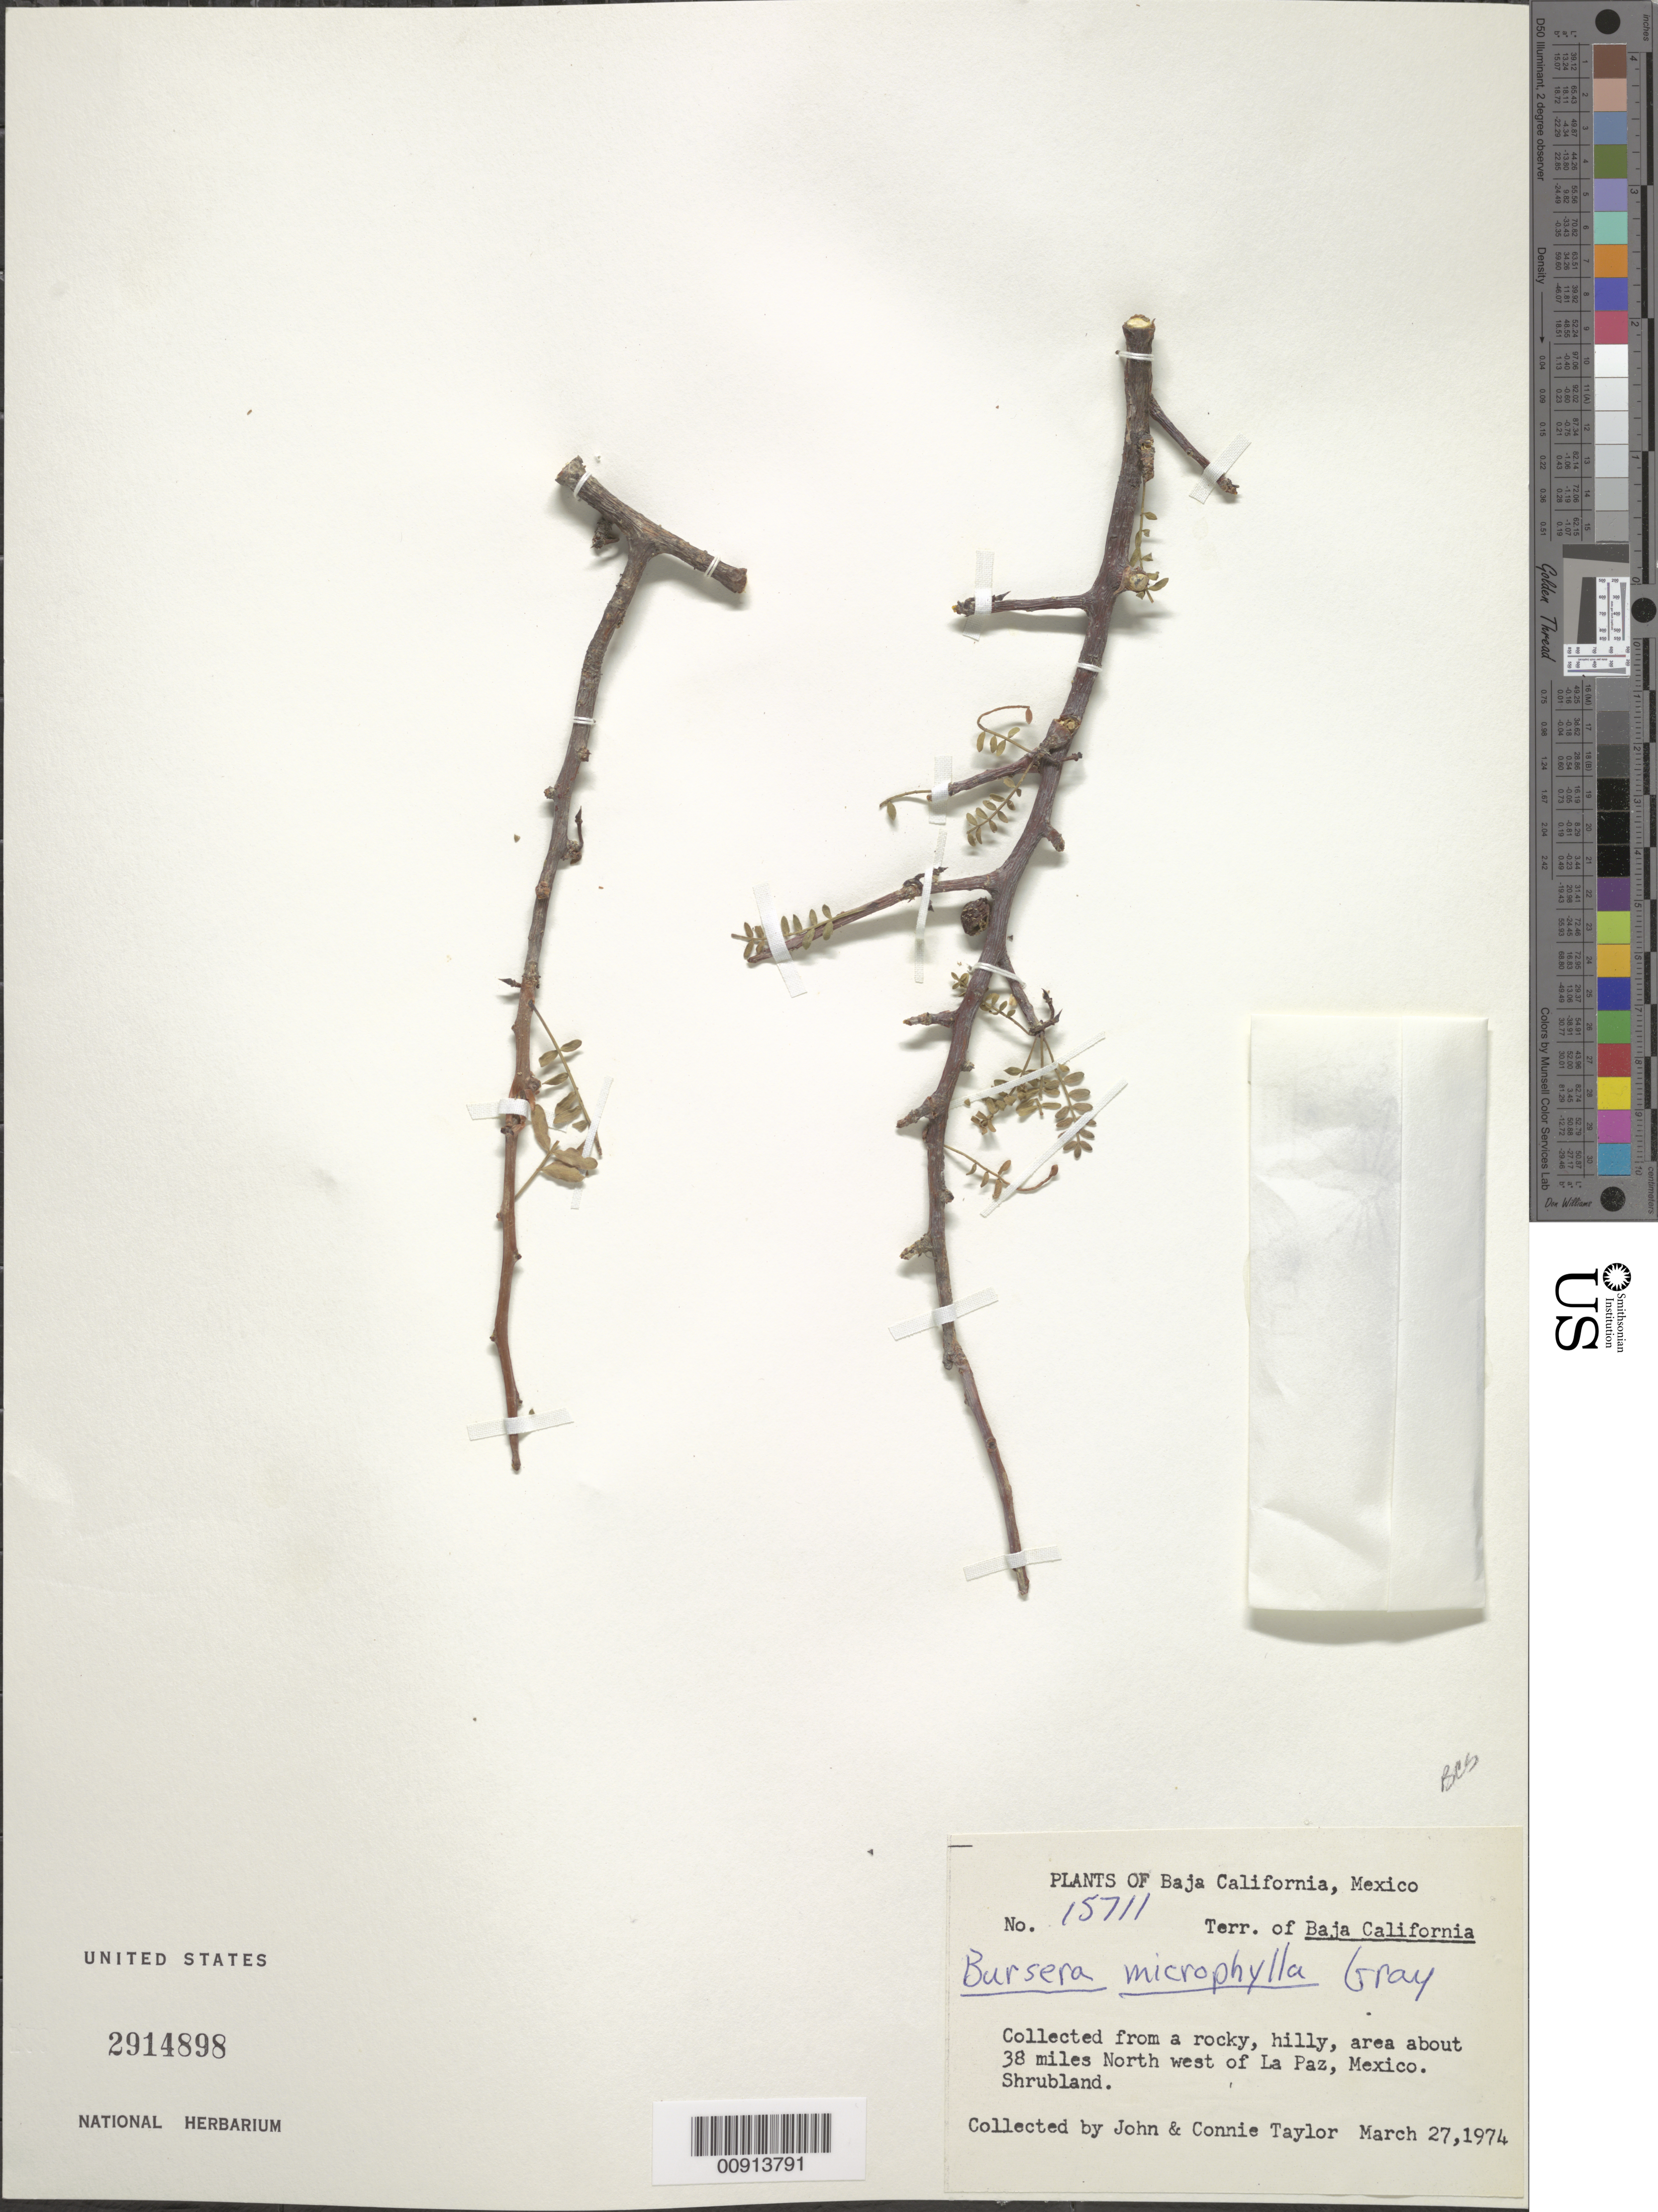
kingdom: Plantae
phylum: Tracheophyta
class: Magnoliopsida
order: Sapindales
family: Burseraceae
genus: Bursera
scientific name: Bursera microphylla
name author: A. Gray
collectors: J. Taylor & C. Taylor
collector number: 15711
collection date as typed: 27 Mar 1974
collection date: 1974-03-27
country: Mexico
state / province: Baja California Sur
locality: About 38 miles North west of La Paz. Terr. Of Baja California.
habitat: Rocky, hilly area. Shrubland.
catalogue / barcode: US 2914898